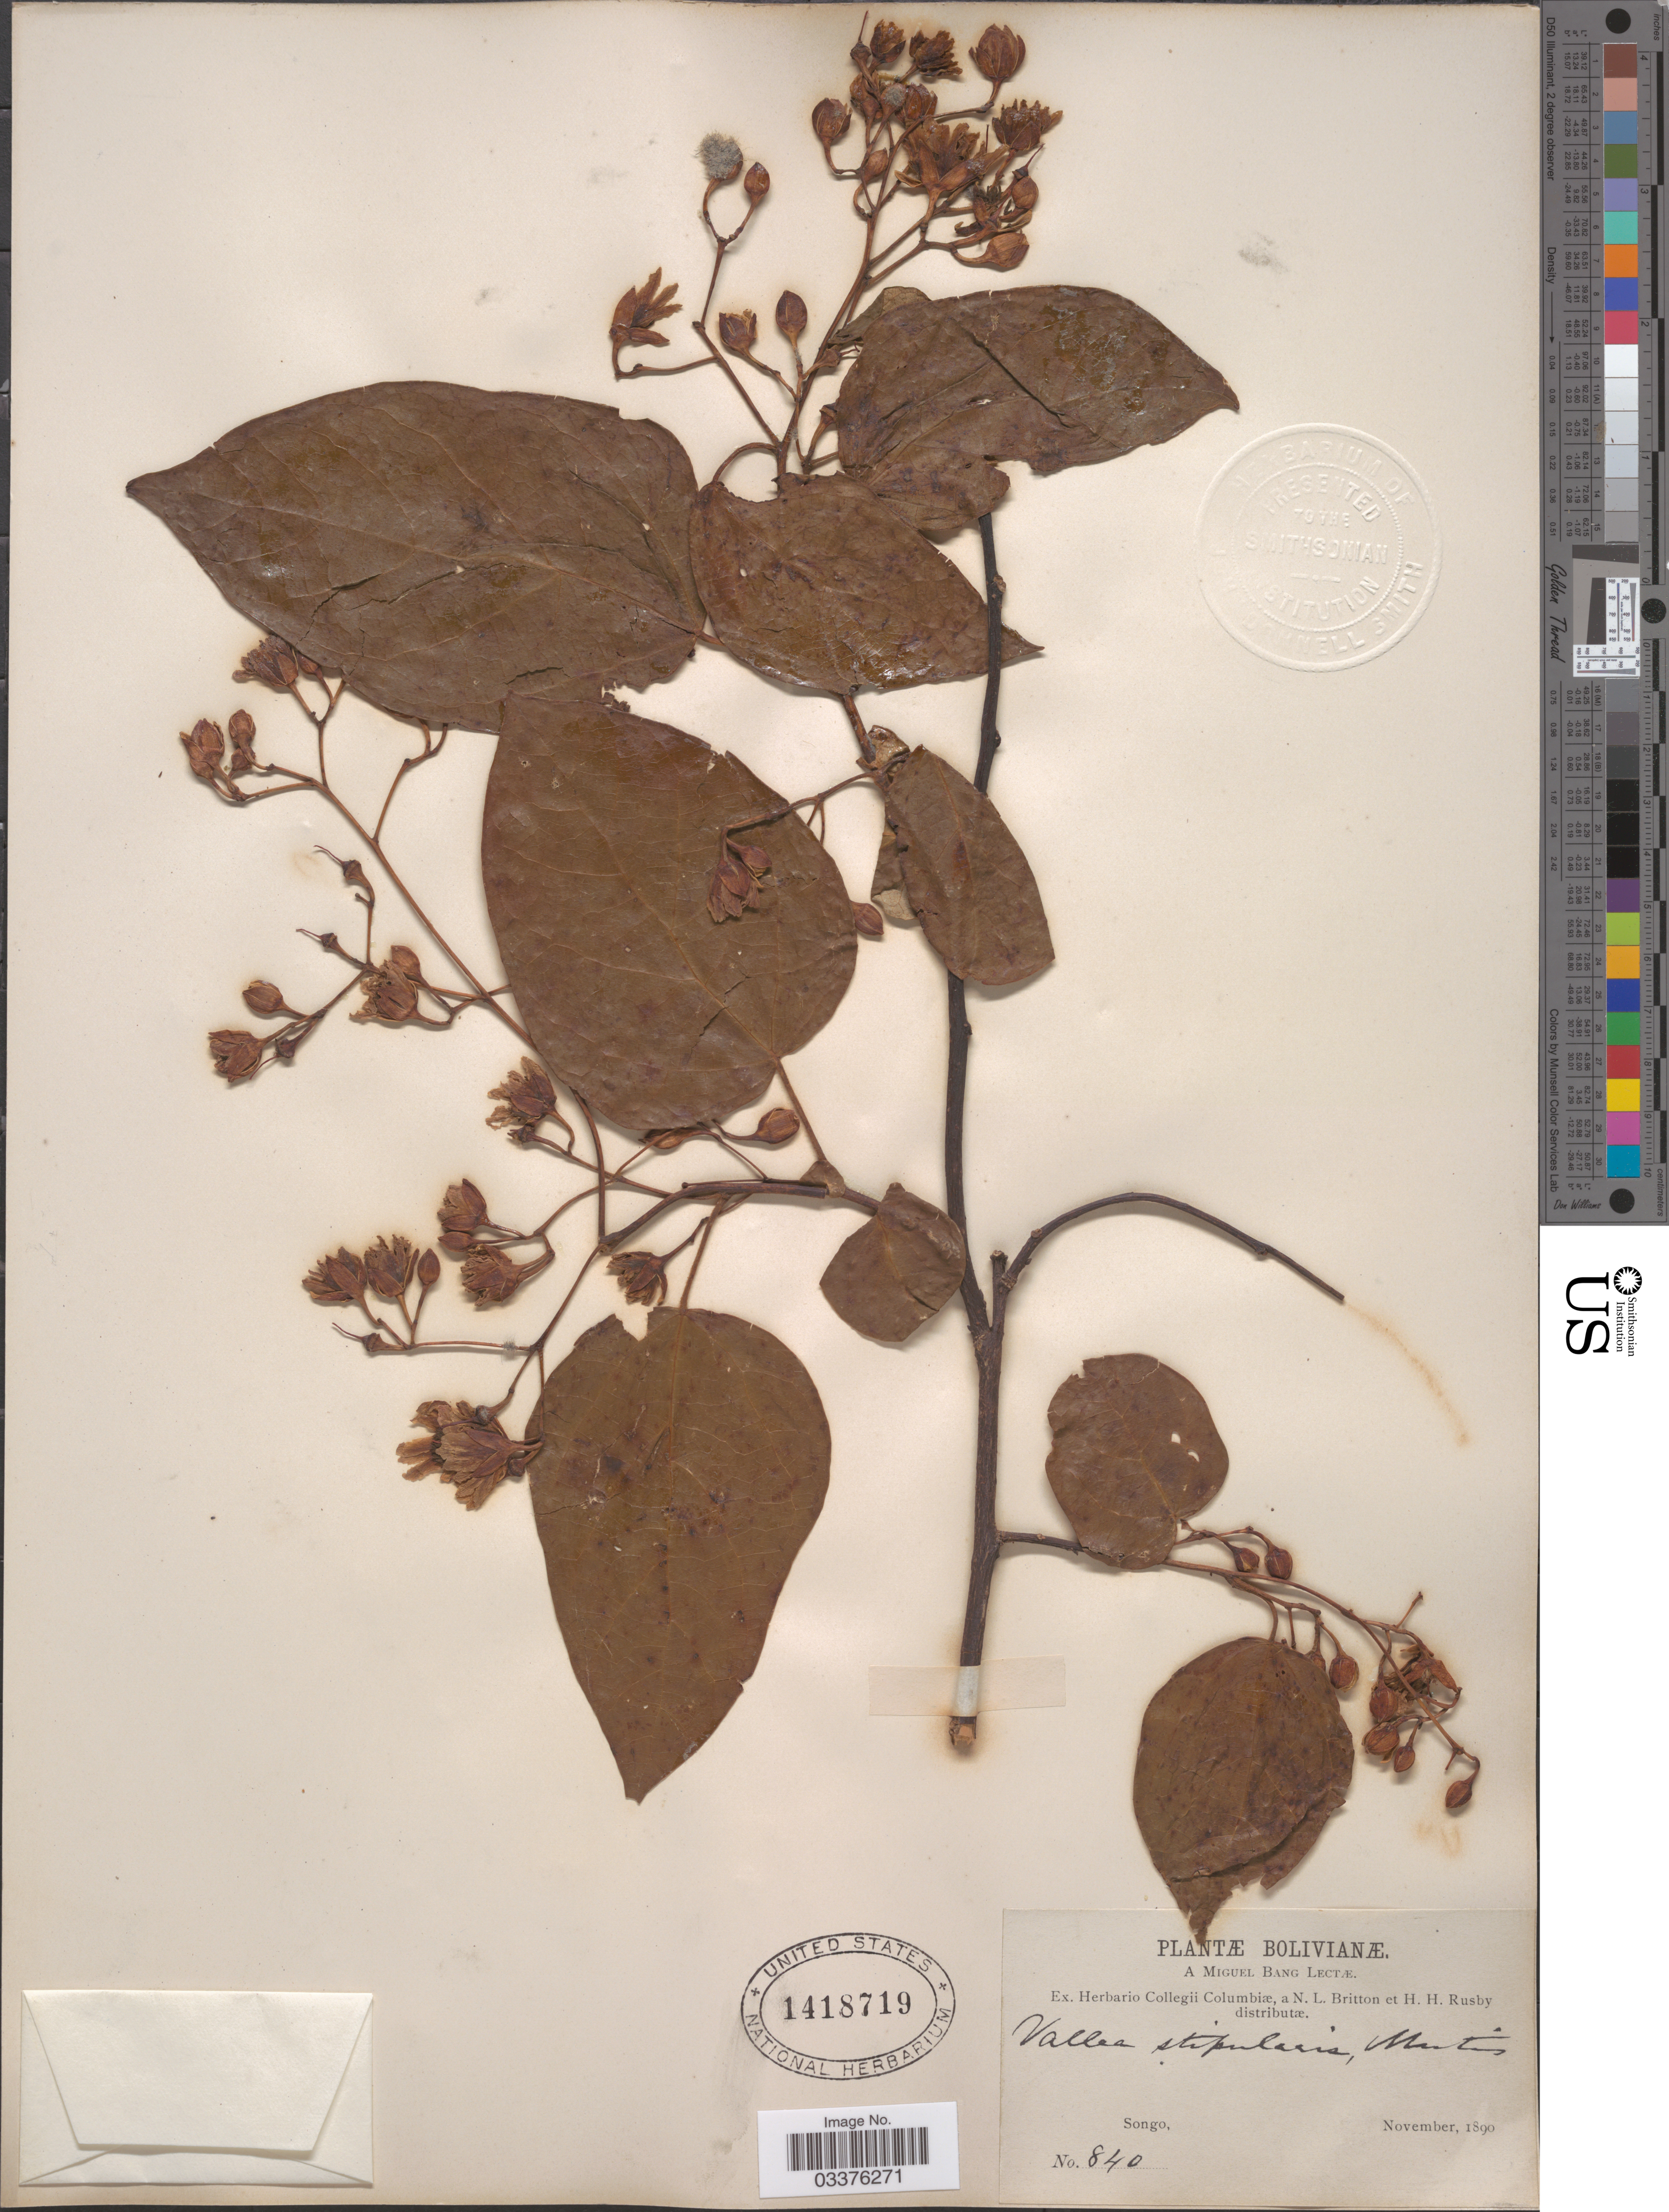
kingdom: Plantae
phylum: Tracheophyta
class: Magnoliopsida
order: Oxalidales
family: Elaeocarpaceae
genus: Vallea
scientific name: Vallea stipularis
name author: L. f.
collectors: M. Bang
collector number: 840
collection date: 1890-11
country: Bolivia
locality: Songo.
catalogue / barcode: US 1418719